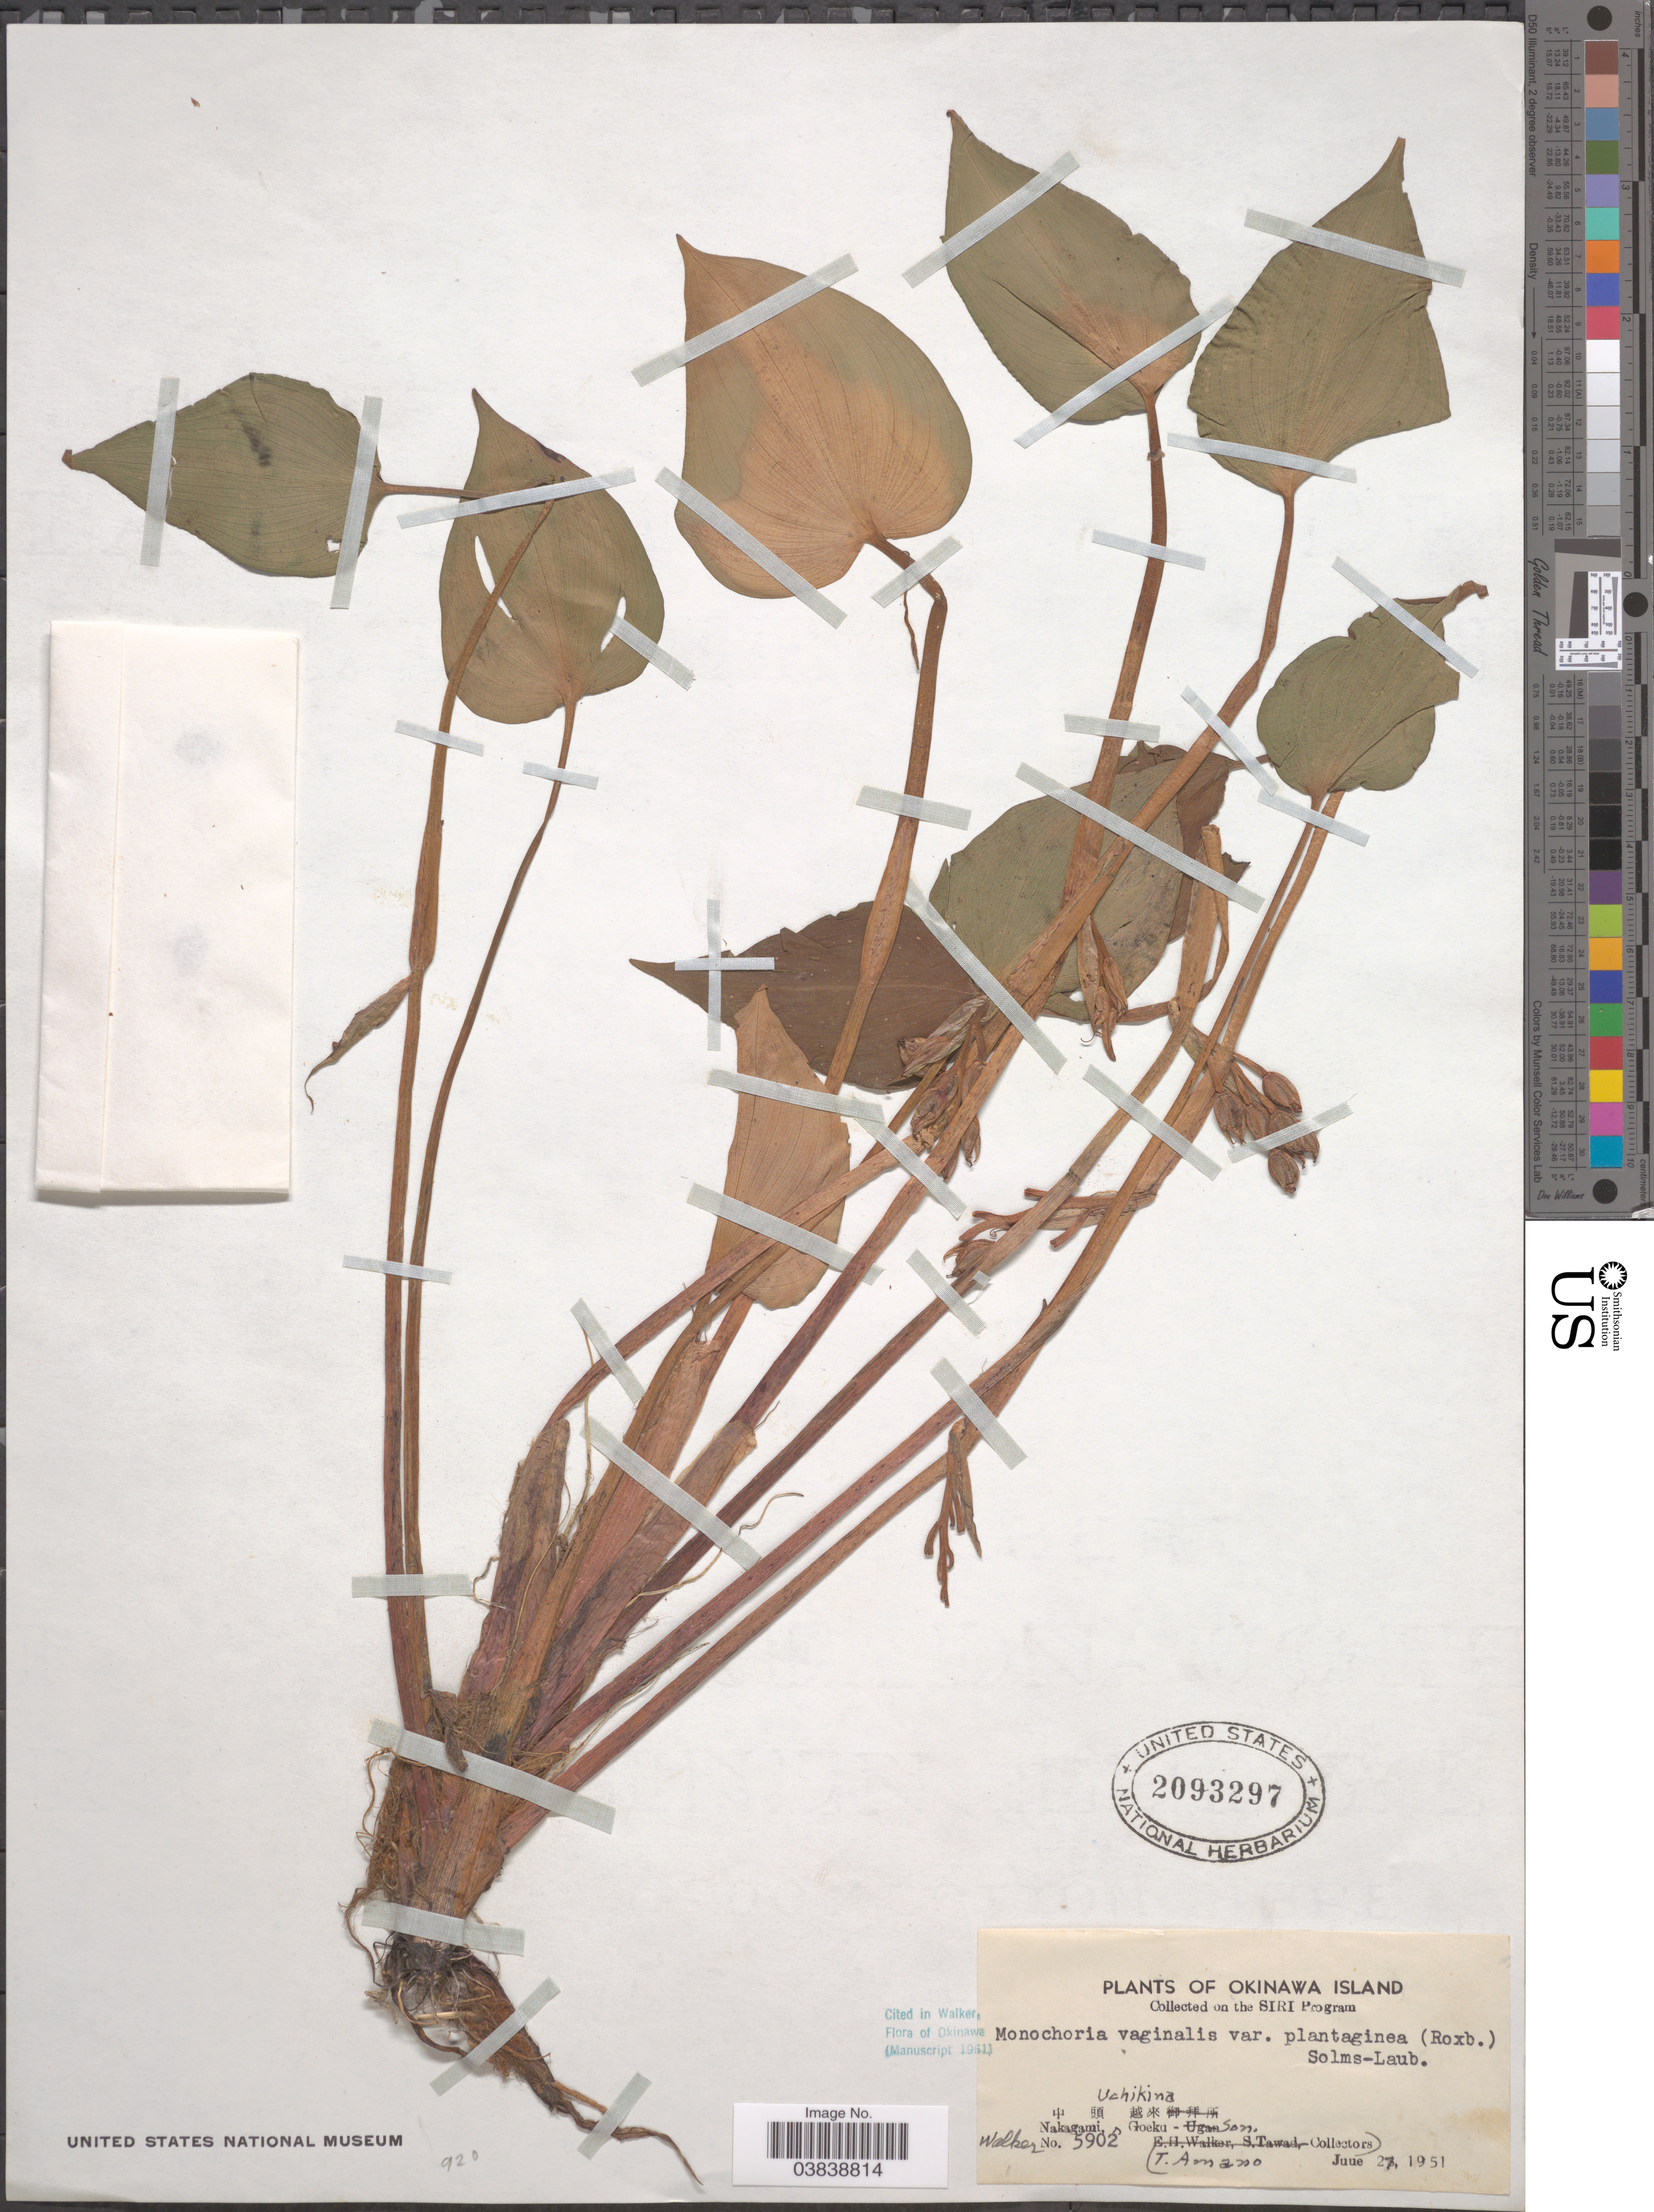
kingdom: Plantae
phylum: Tracheophyta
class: Liliopsida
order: Commelinales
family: Pontederiaceae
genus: Monochoria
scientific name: Monochoria vaginalis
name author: (Burm. f.) C. Presl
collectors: -. Walker & T. Amano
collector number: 5902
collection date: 1951-06-27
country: Japan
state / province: Okinawa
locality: Okinawa Island. Uchikina. X. Nakagami, Goeku-Son.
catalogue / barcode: US 2093297